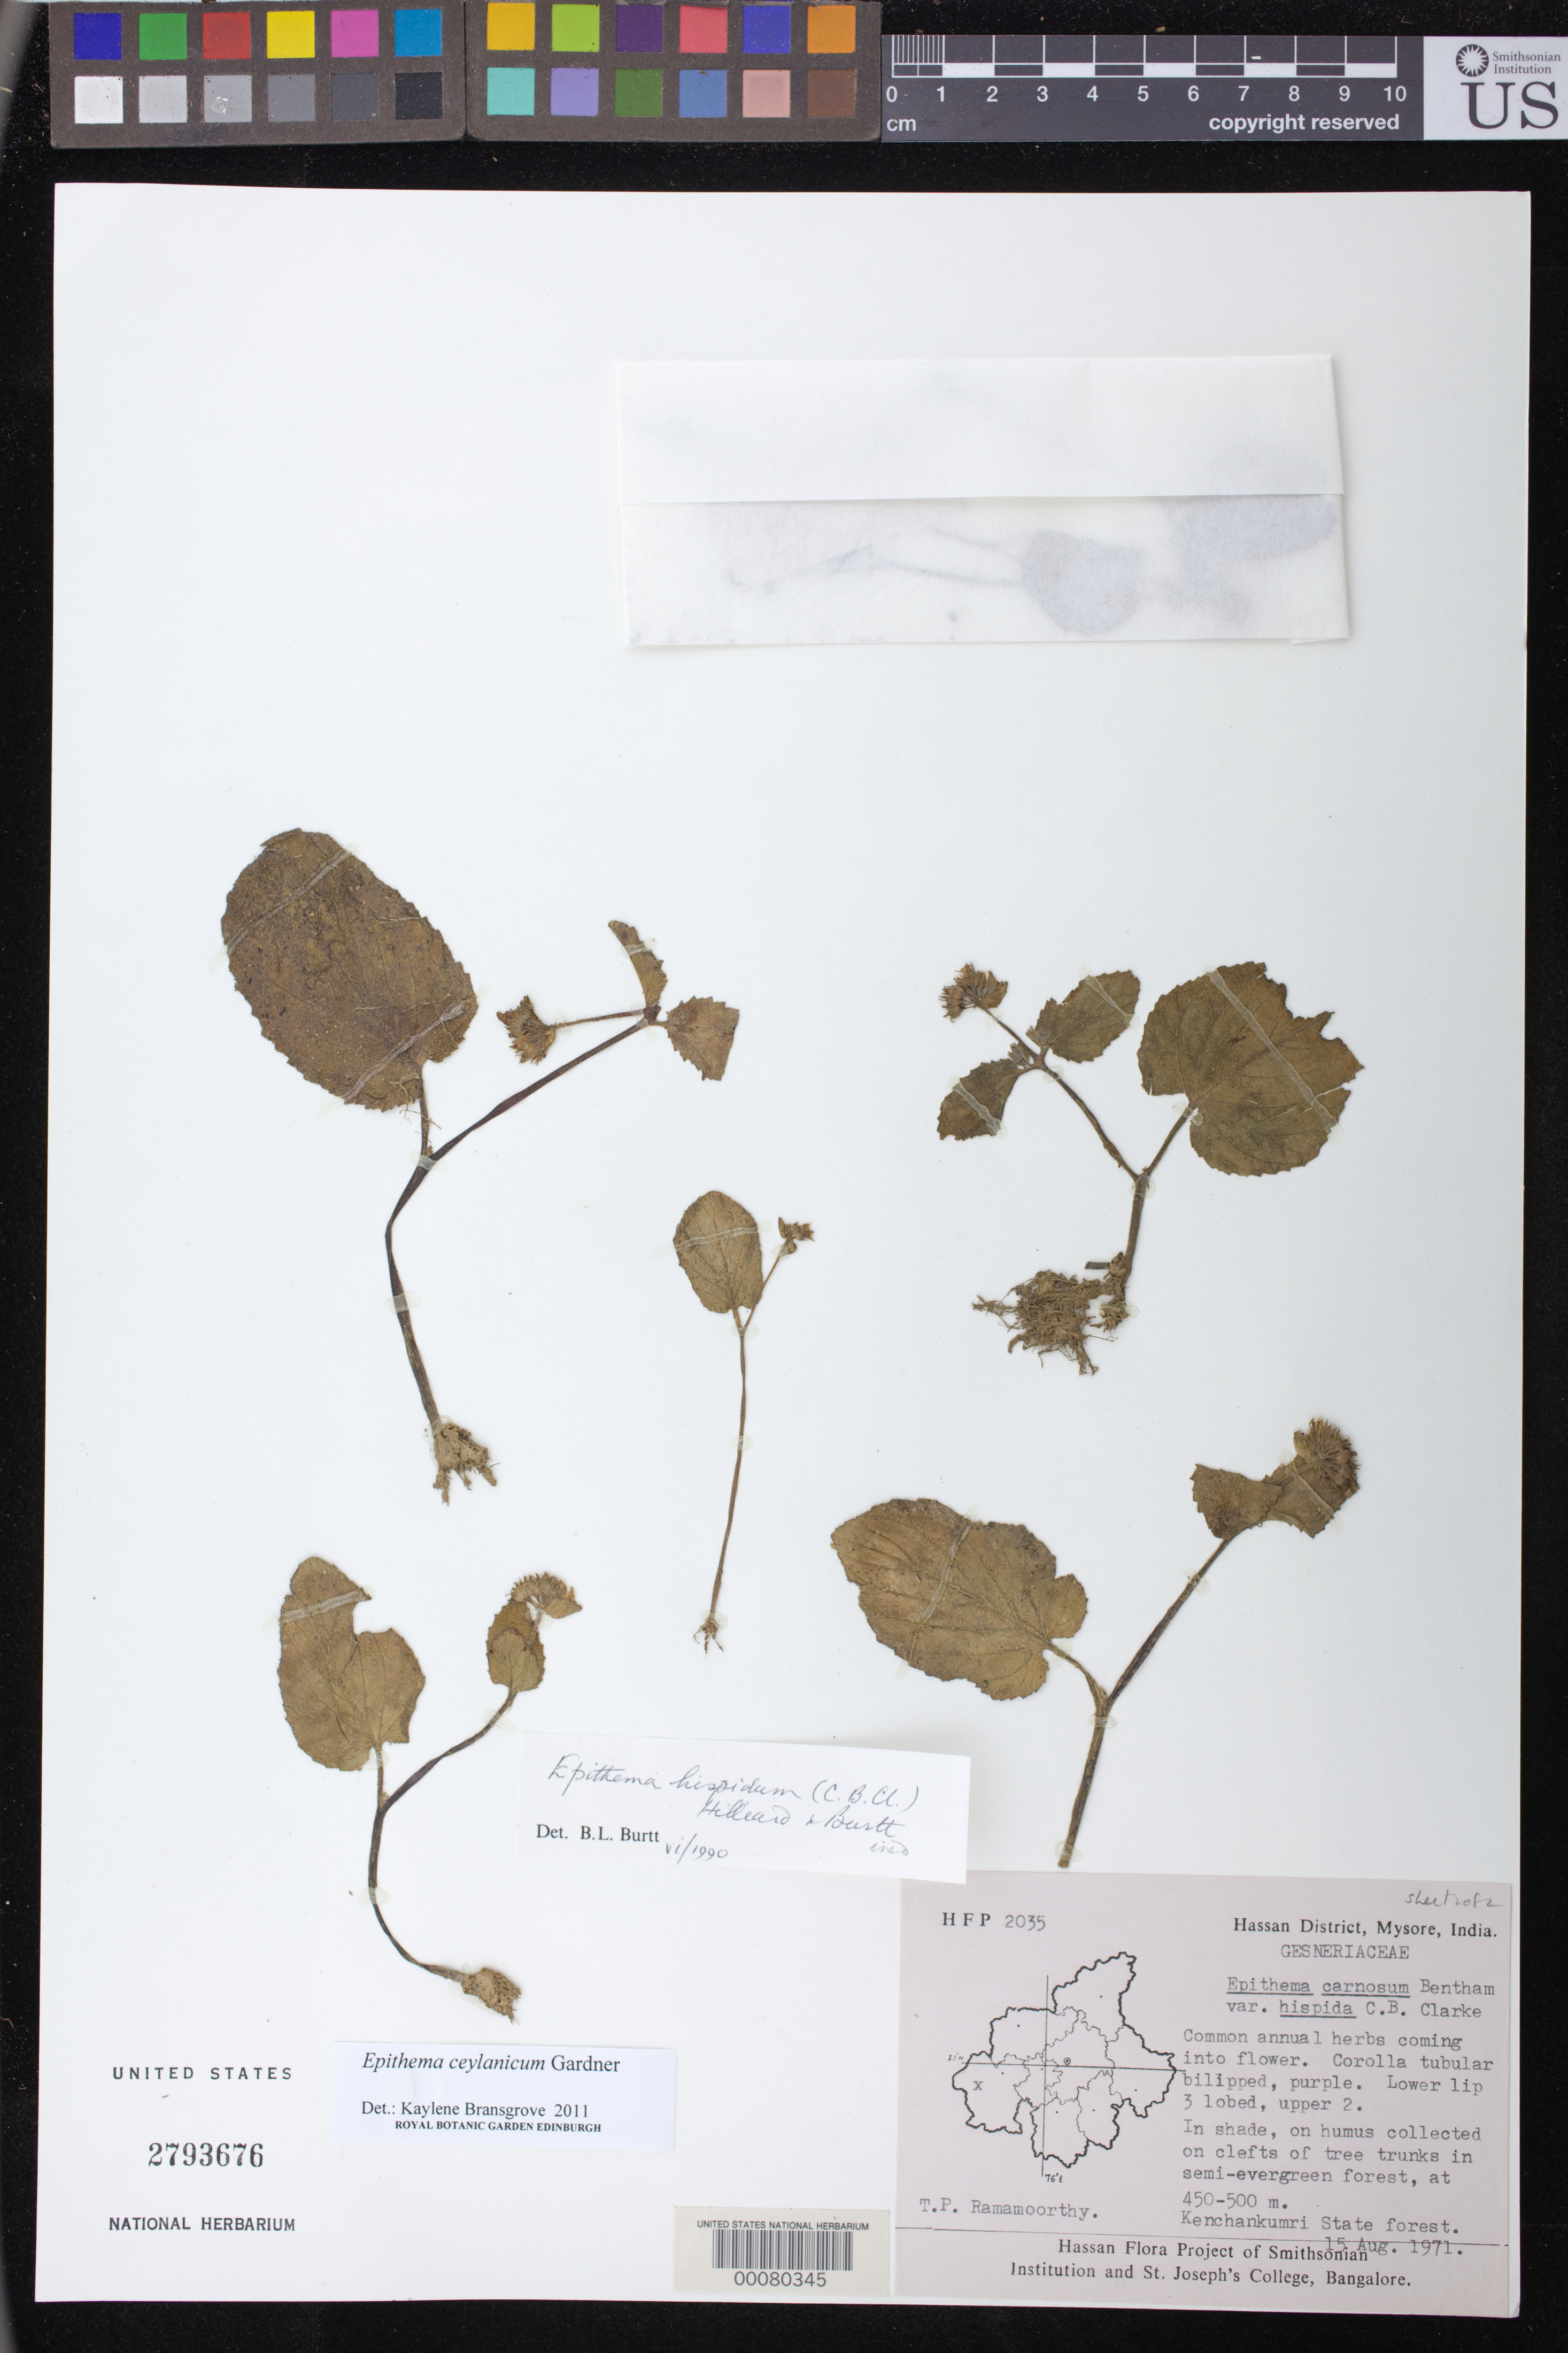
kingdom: Plantae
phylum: Tracheophyta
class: Magnoliopsida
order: Lamiales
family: Gesneriaceae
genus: Epithema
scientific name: Epithema ceylanicum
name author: Wight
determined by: Bransgrove, Kaylene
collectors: T. P. Ramamoorthy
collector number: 2035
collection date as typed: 15 Aug 1971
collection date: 1971-08-15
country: India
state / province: Karnataka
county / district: Mysore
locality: Hassan dist., Kenchankumri state forest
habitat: In shade, on humus collected on clefts of tree trunks in forest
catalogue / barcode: US 2793676